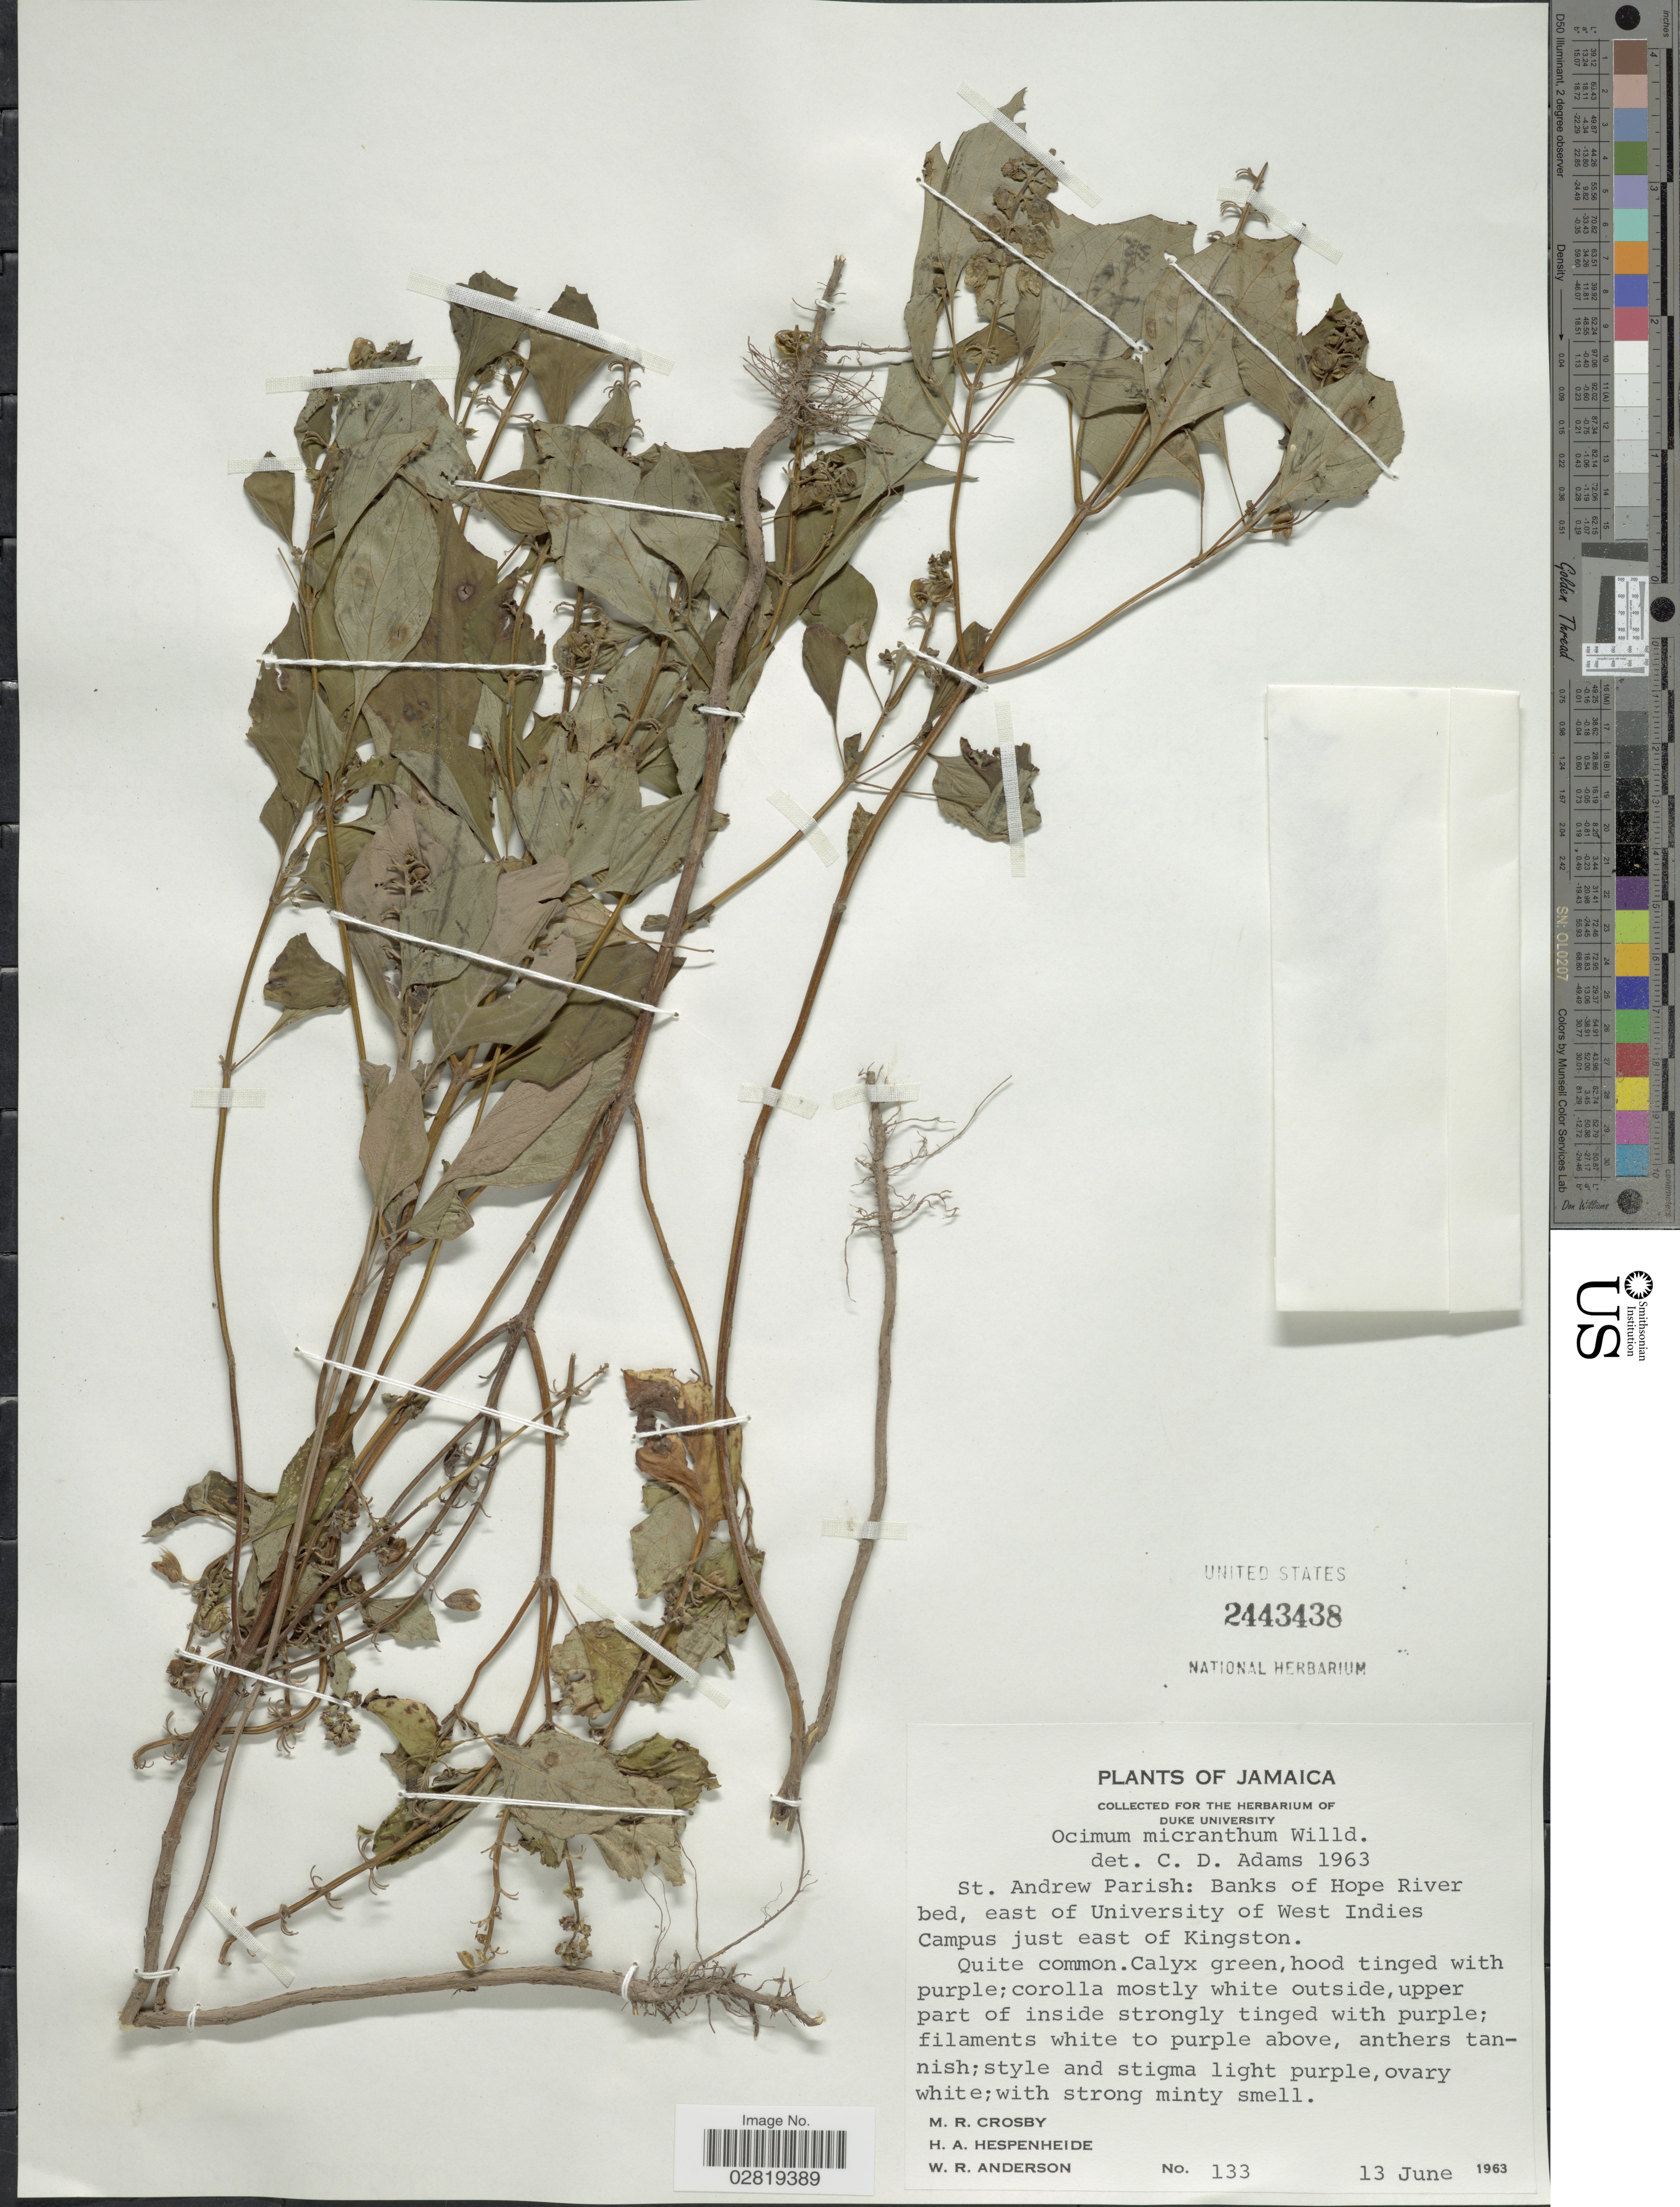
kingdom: Plantae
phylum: Tracheophyta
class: Magnoliopsida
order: Lamiales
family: Lamiaceae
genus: Ocimum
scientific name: Ocimum micranthum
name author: Willd.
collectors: M. R. Crosby, H. A. Hespenheide & W. Anderson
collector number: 133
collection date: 1963-06-13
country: Dominica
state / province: St. Andrew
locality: St. Andrew Parish: Banks of Hope River bed, east of University of West Indies Campus just east of Kingston.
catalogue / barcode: US 2443438